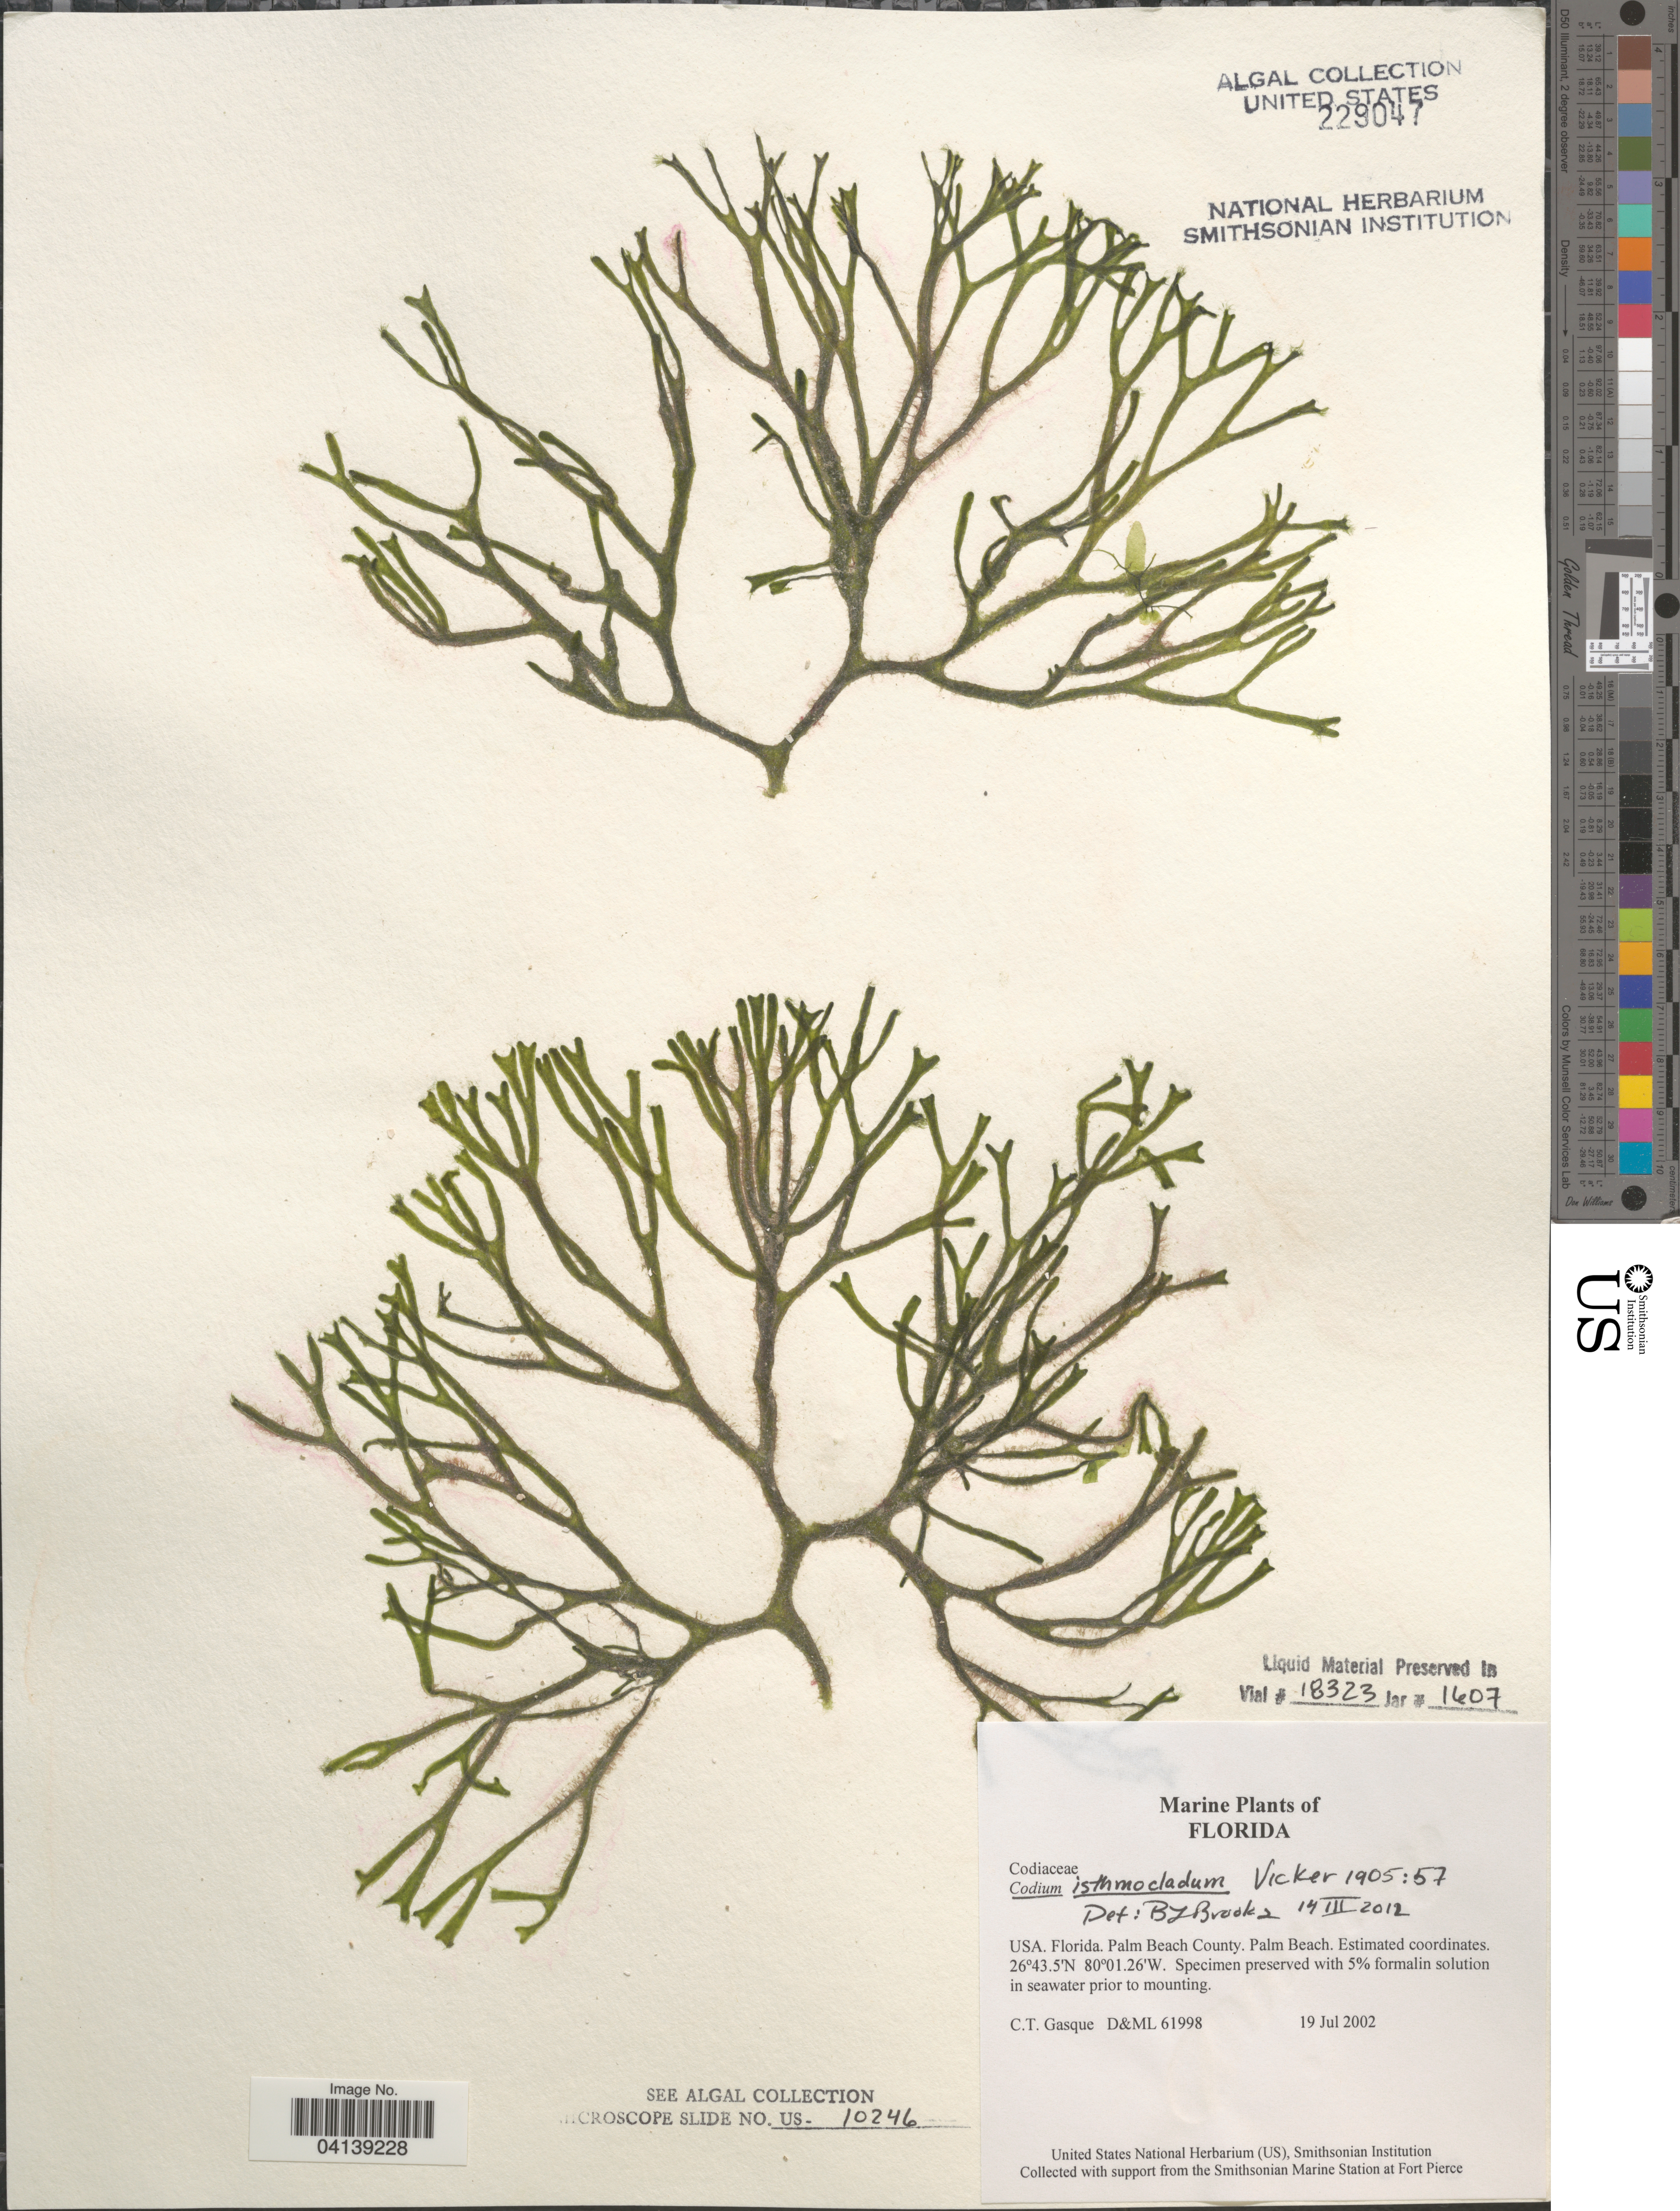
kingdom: Plantae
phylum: Chlorophyta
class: Ulvophyceae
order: Bryopsidales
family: Codiaceae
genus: Codium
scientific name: Codium isthmocladum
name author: Vickers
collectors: C. Gasque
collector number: D&ML61998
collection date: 2002-07-19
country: United States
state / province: Florida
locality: Palm Beach County. Palm Beach.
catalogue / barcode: US 229047